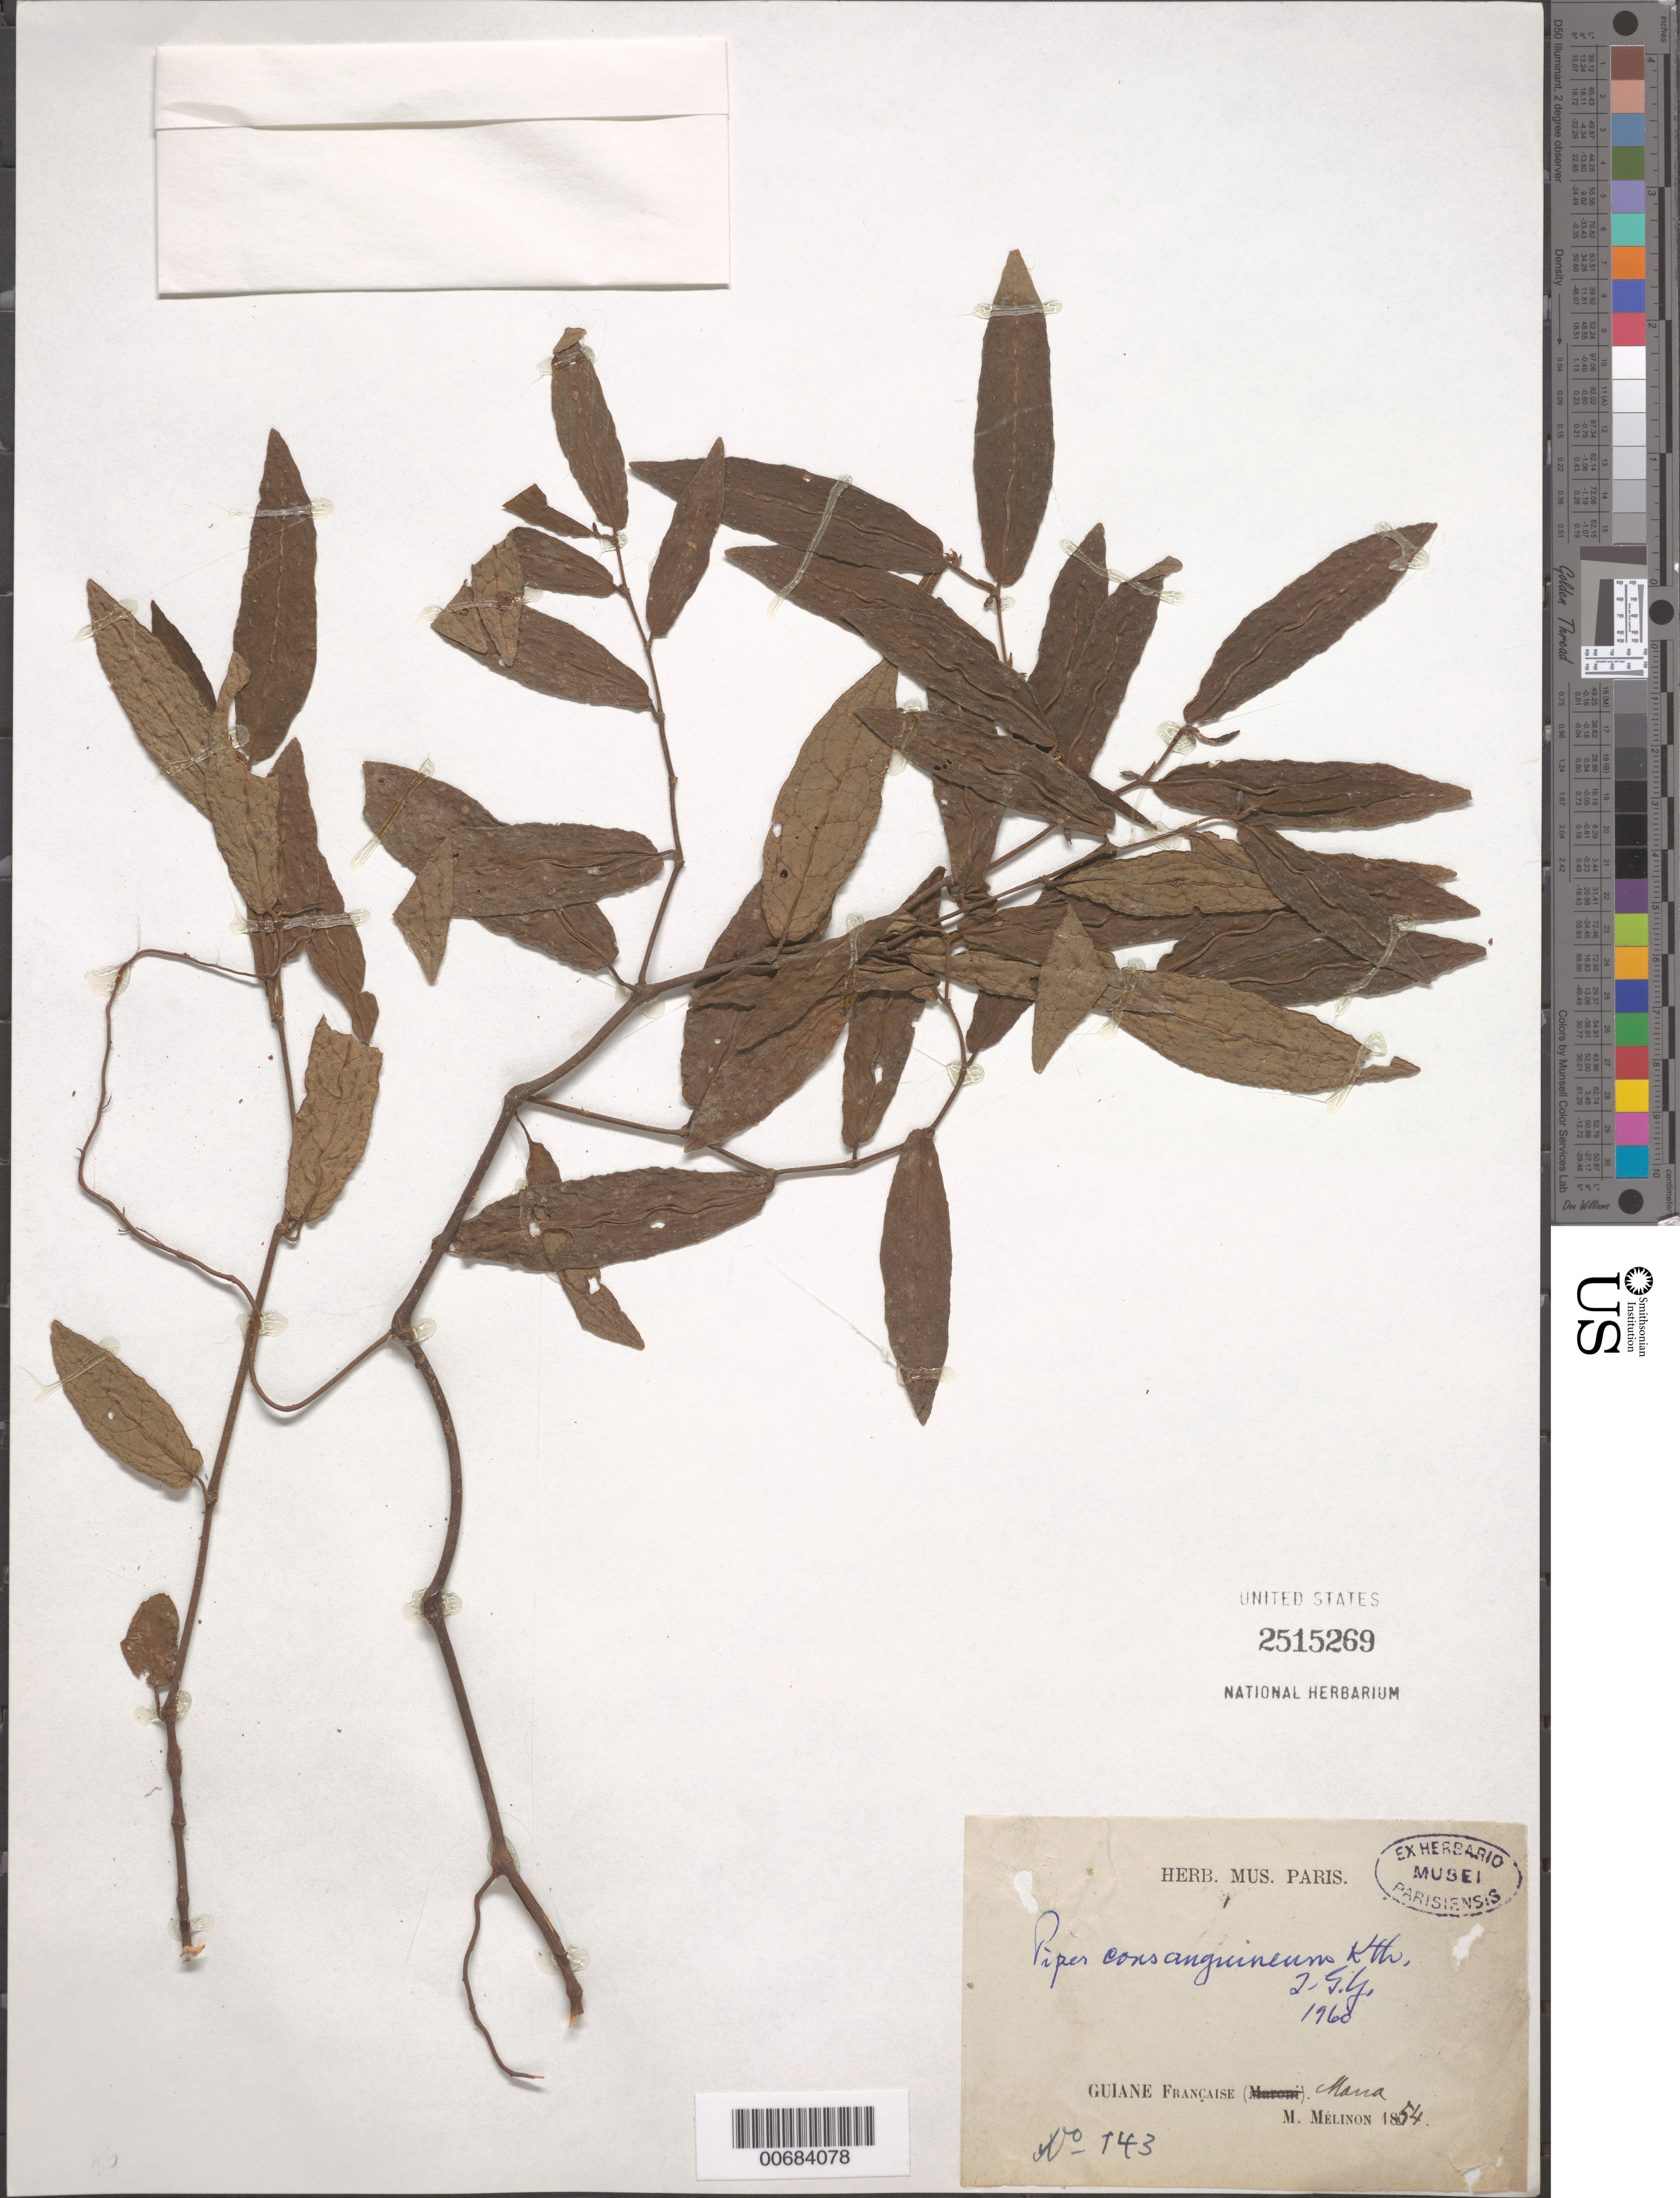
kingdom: Plantae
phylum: Tracheophyta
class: Magnoliopsida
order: Piperales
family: Piperaceae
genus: Piper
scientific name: Piper consanguineum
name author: Kunth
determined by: Gilg, --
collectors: E. Mélinon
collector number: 143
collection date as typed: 1854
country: French Guiana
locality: Mana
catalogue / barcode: US 2515269